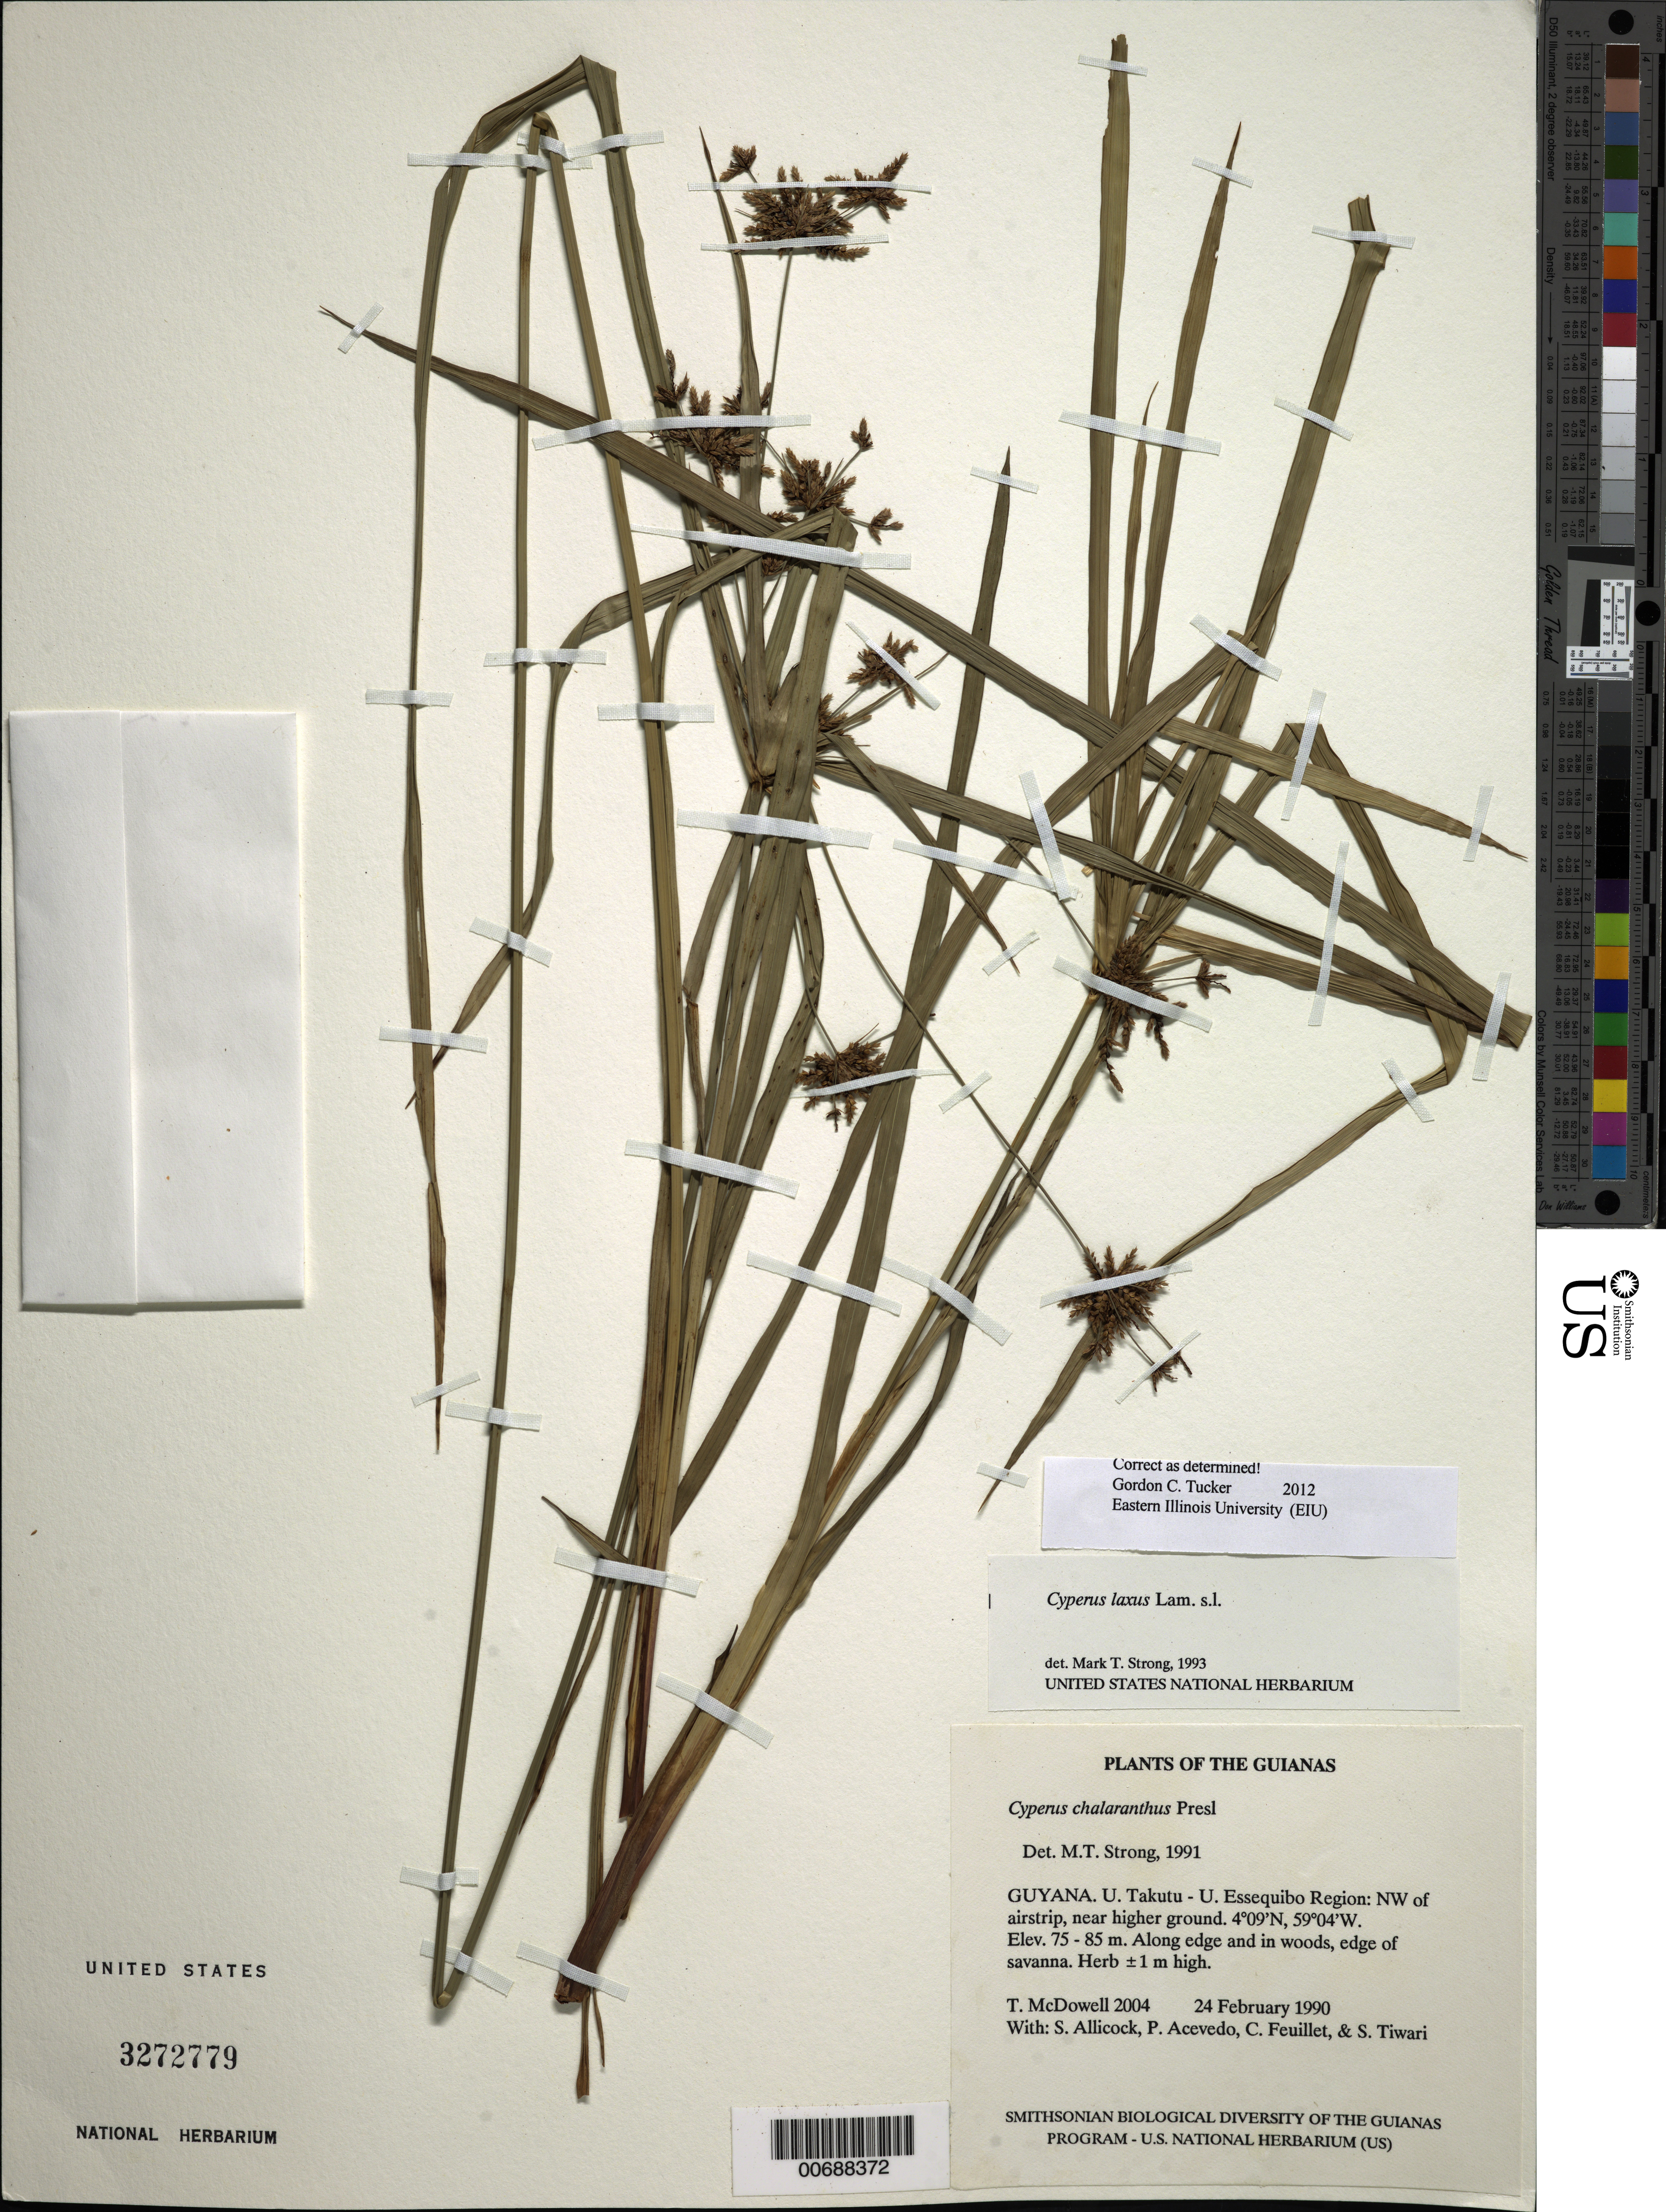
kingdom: Plantae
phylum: Tracheophyta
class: Liliopsida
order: Poales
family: Cyperaceae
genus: Cyperus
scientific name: Cyperus laxus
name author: Lam.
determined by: Tucker, G. C.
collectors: T. McDowell, S. Allicock, P. Acevedo-Rodr., C. Feuillet & S. Tiwari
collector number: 2004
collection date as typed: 24 February 1990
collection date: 1990-02-24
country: Guyana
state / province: U. Takutu-U. Essequibo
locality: Surama Village, NW of airstrip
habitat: Along edge and in woods on higher ground, edge of savanna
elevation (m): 75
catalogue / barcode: US 3272779